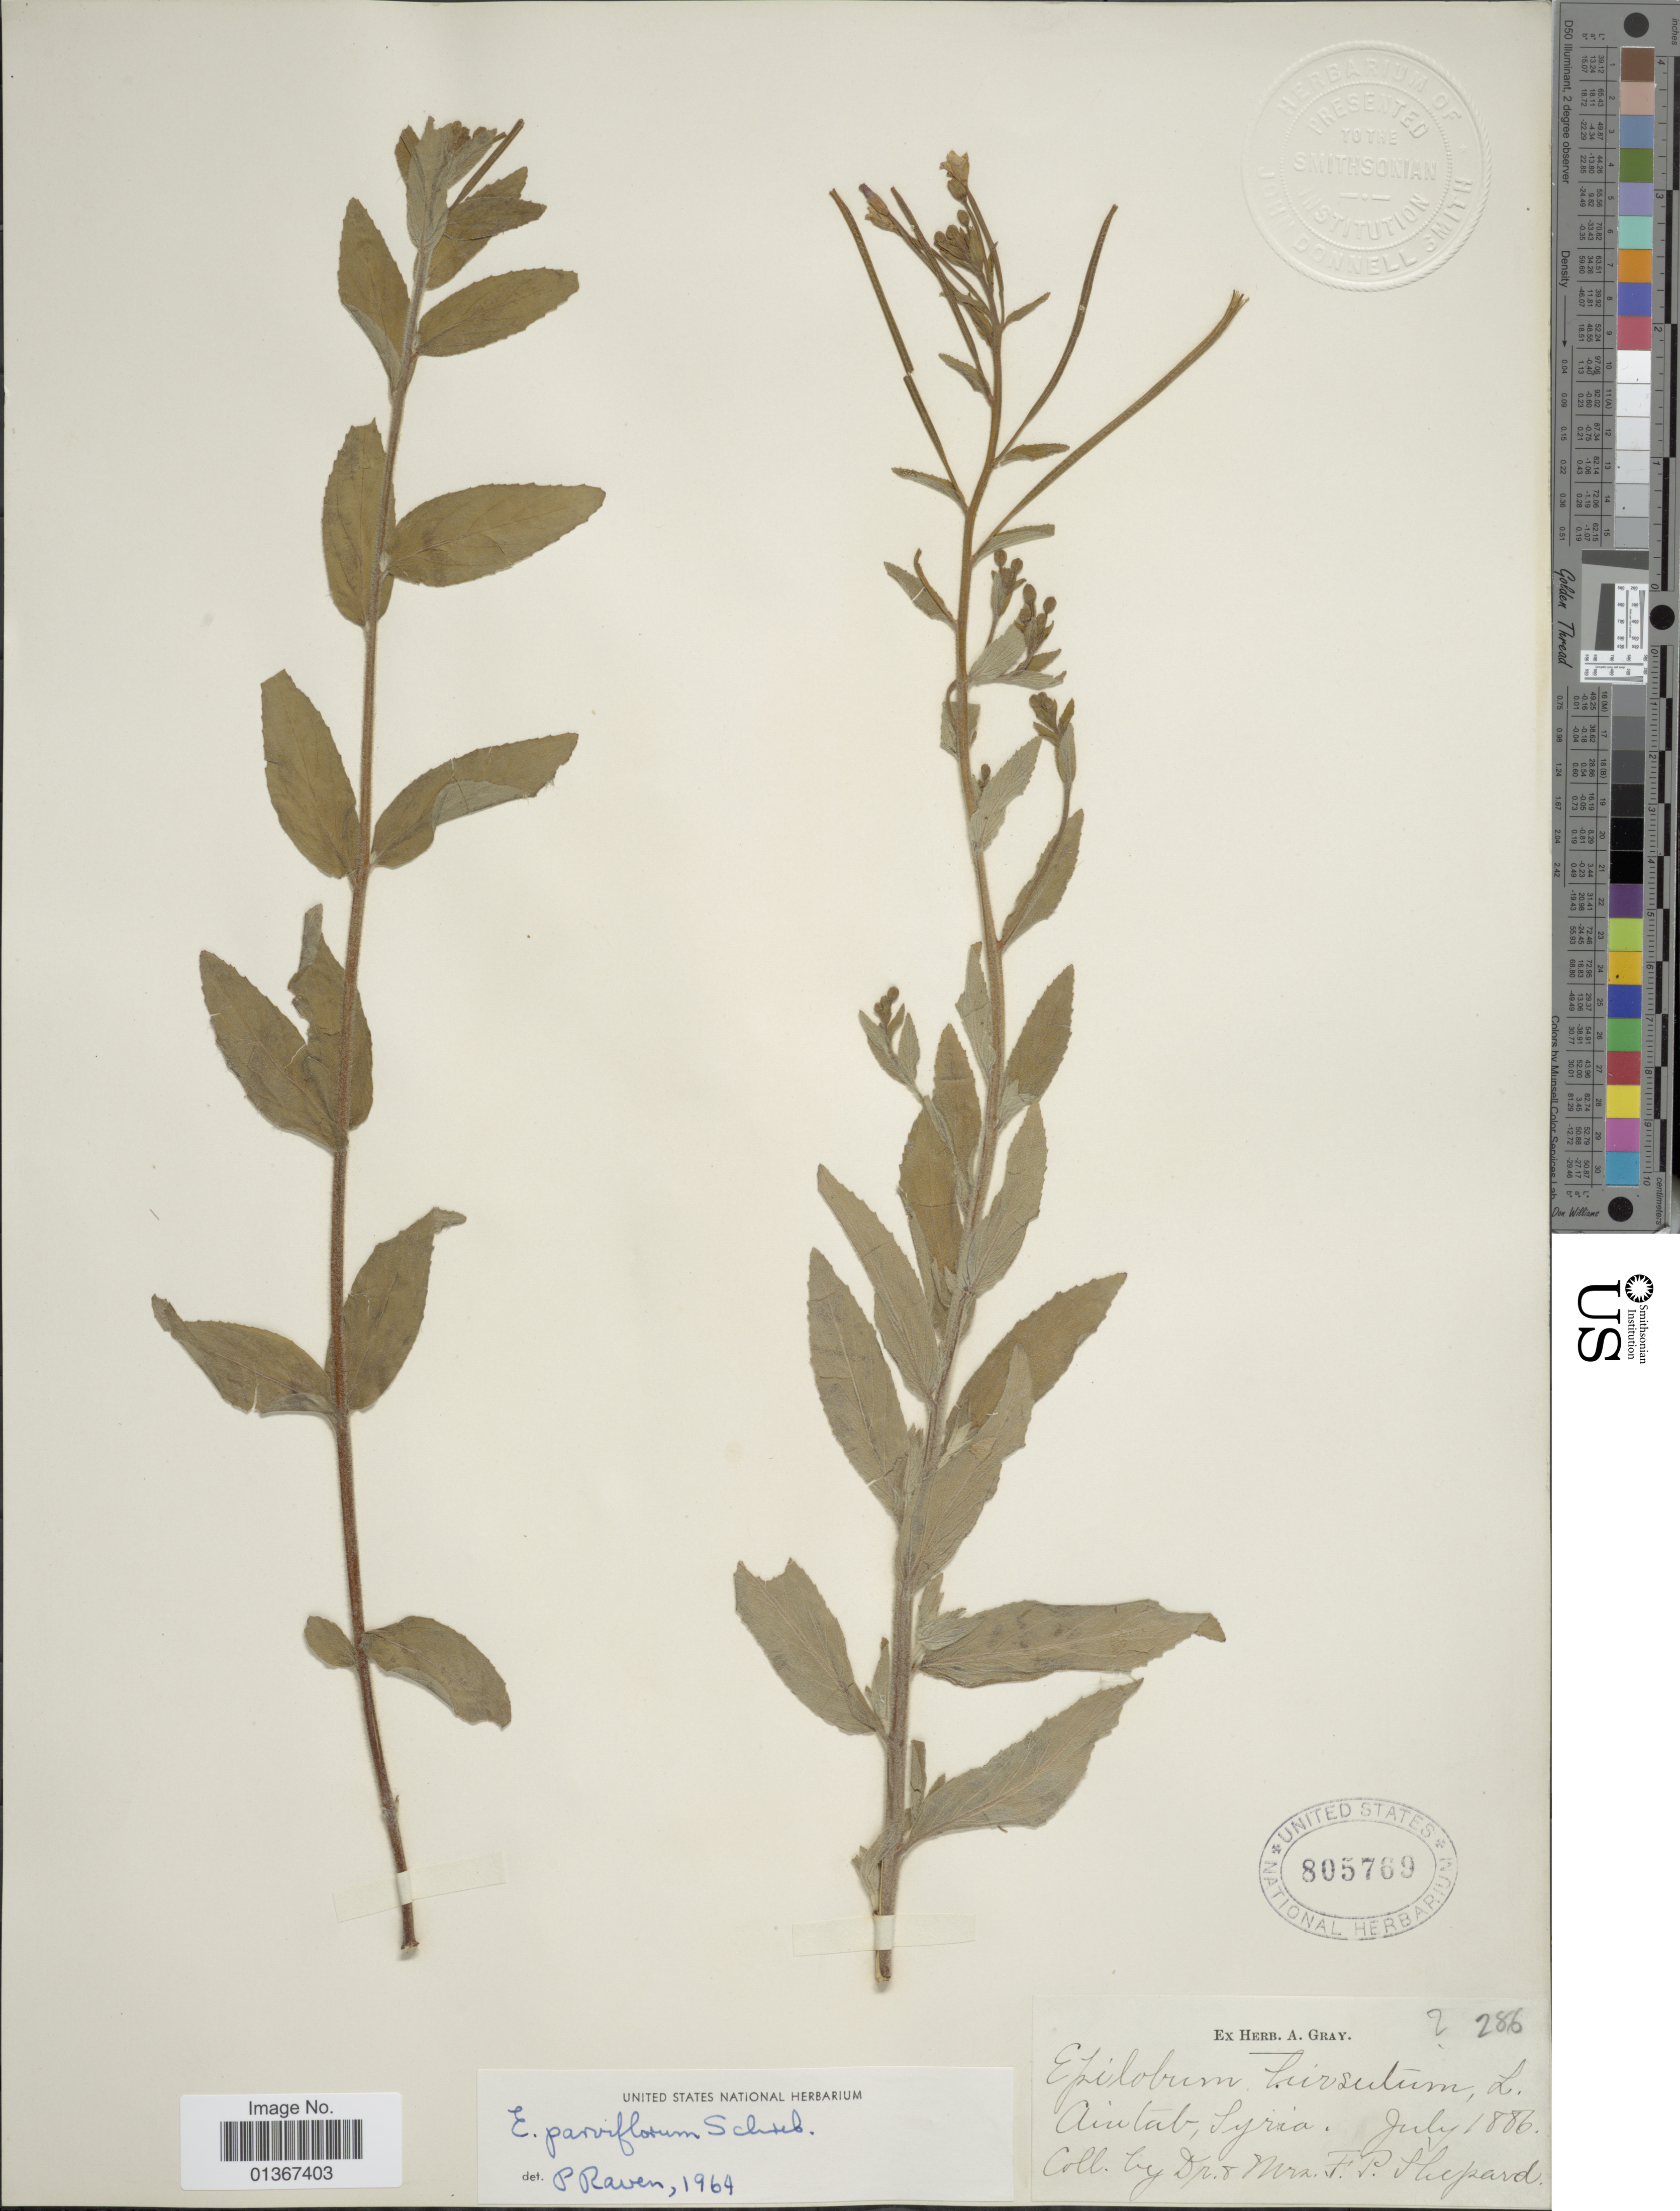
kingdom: Plantae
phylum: Tracheophyta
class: Magnoliopsida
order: Myrtales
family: Onagraceae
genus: Epilobium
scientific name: Epilobium parviflorum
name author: Schreb.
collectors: F. Hupard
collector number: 286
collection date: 1886-07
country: Syria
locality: Aintab.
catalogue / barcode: US 805769